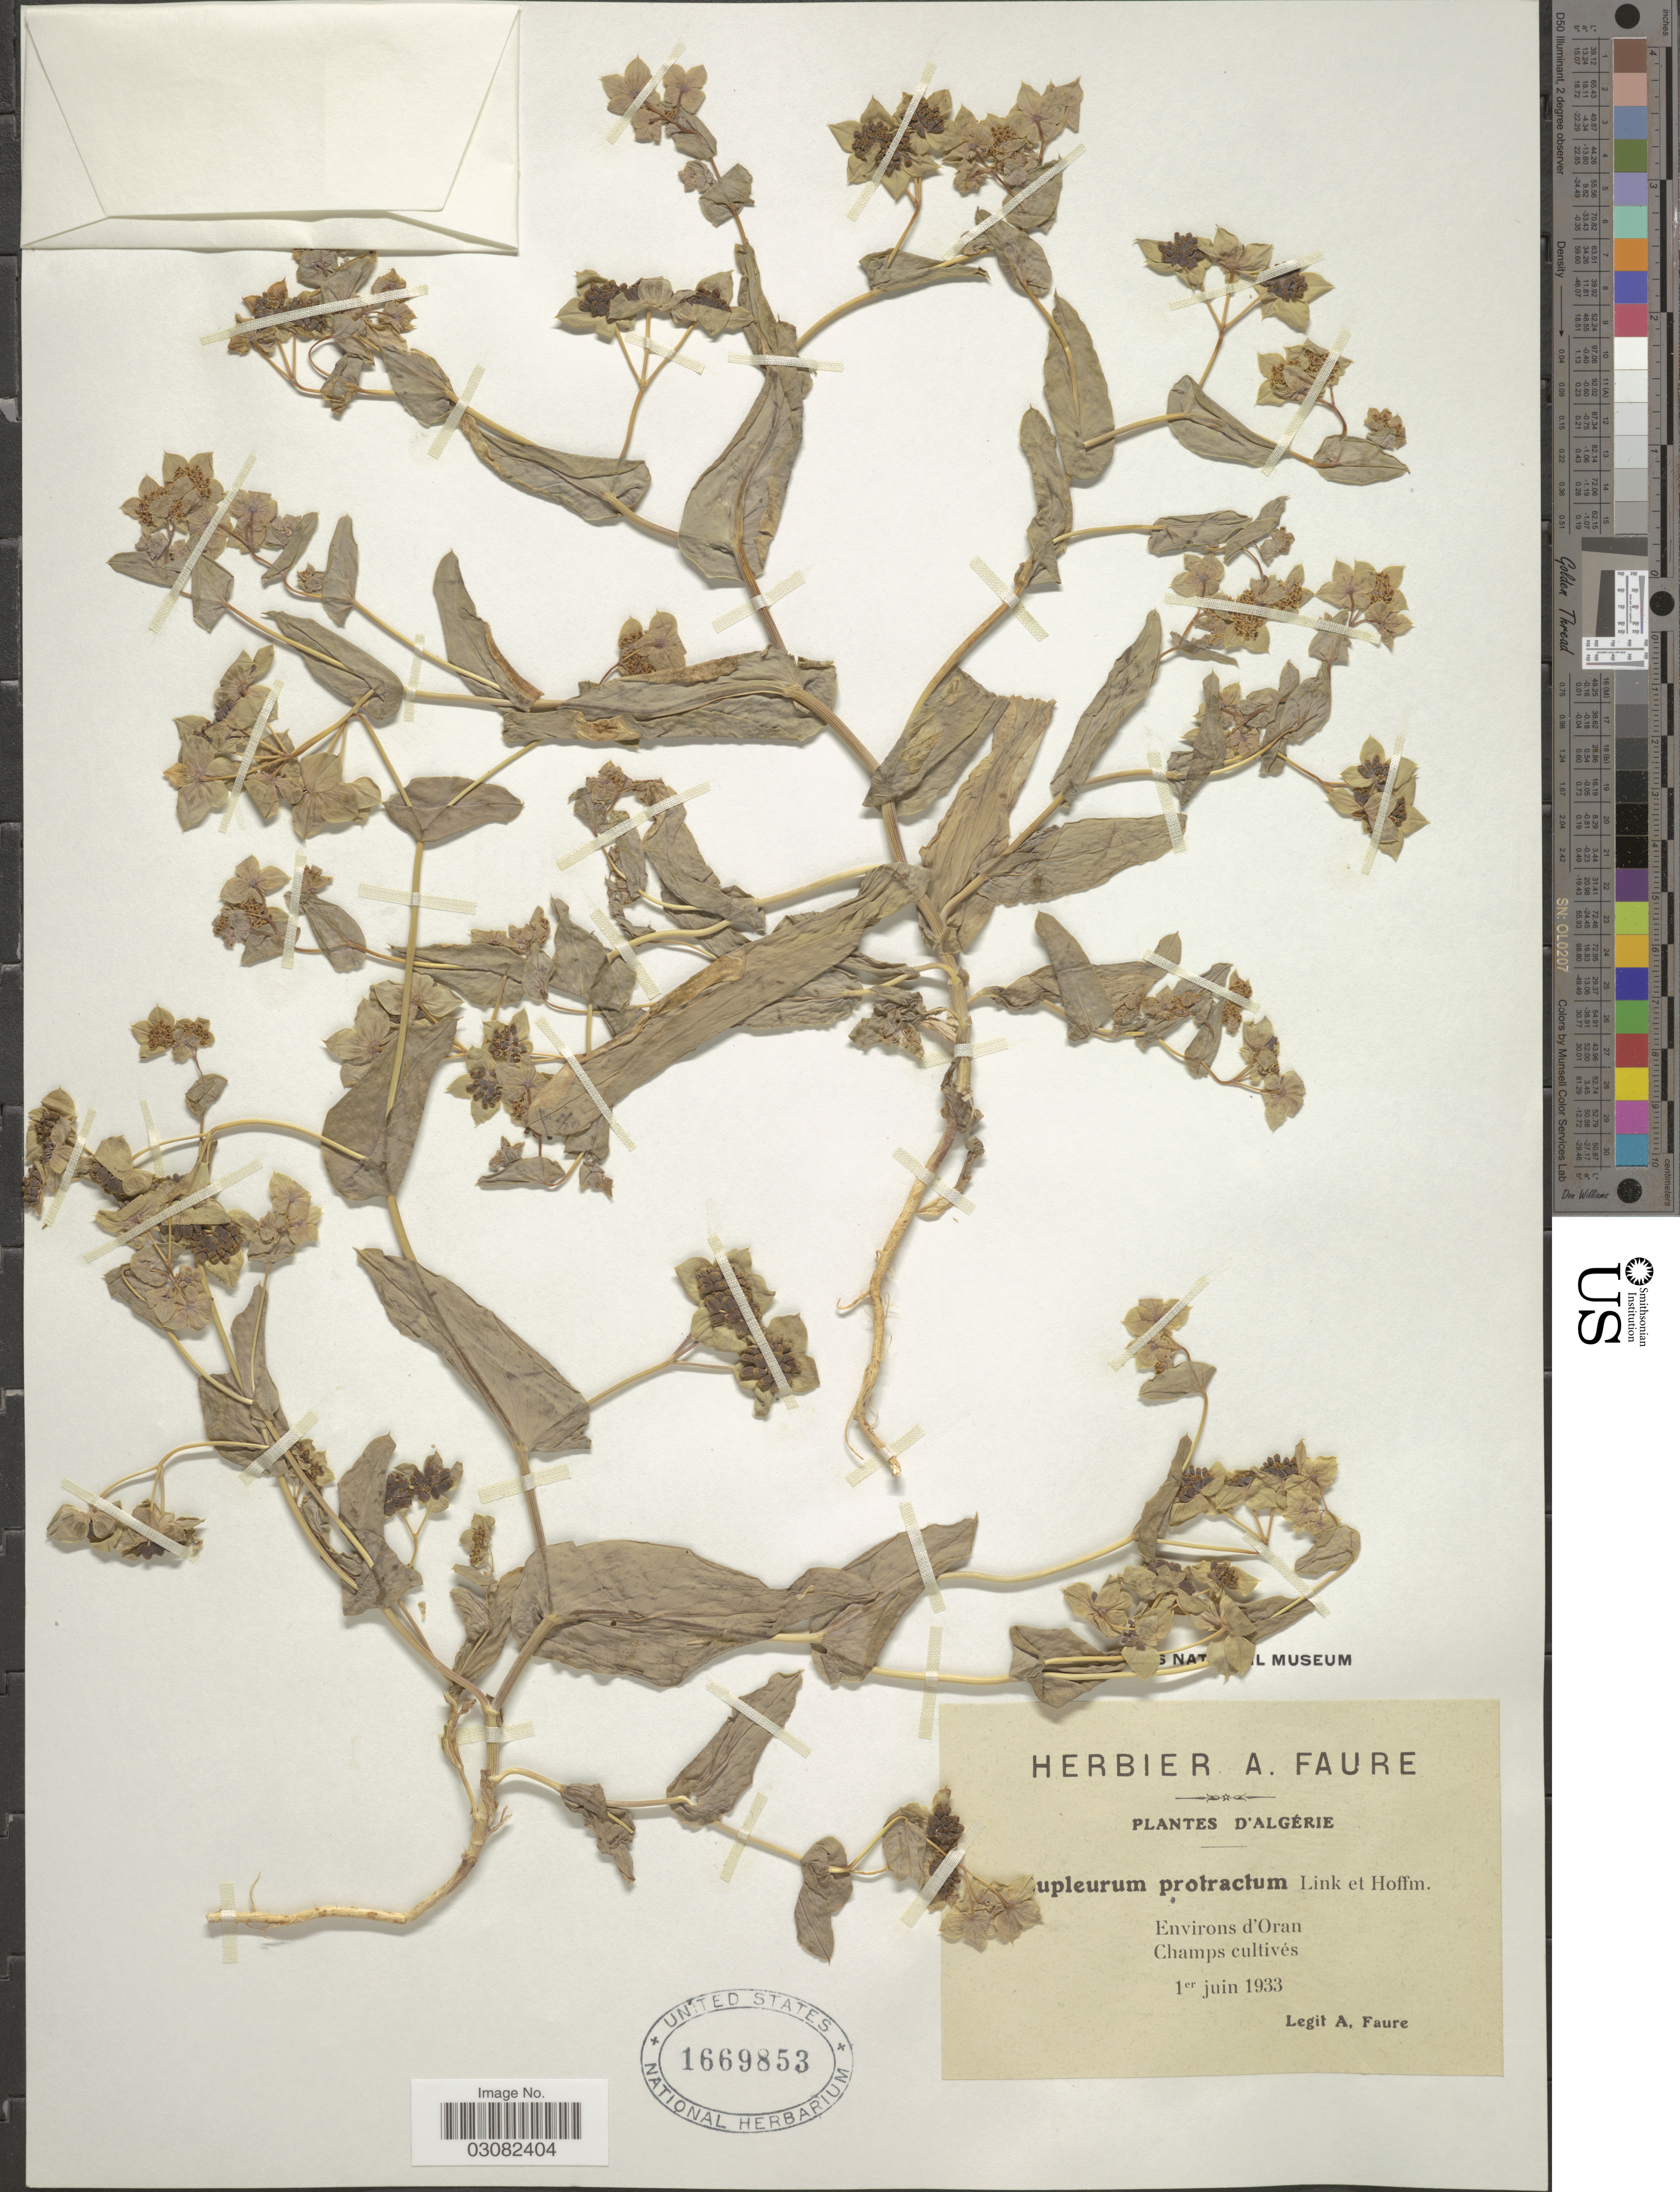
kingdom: Plantae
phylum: Tracheophyta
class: Magnoliopsida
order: Apiales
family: Apiaceae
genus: Bupleurum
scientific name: Bupleurum proctractum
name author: Hoffmanns. & Link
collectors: A. Faure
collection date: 1933-06-01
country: Algeria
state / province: Oran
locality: Environs d'Oran. Champs cultives.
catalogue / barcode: US 1669853